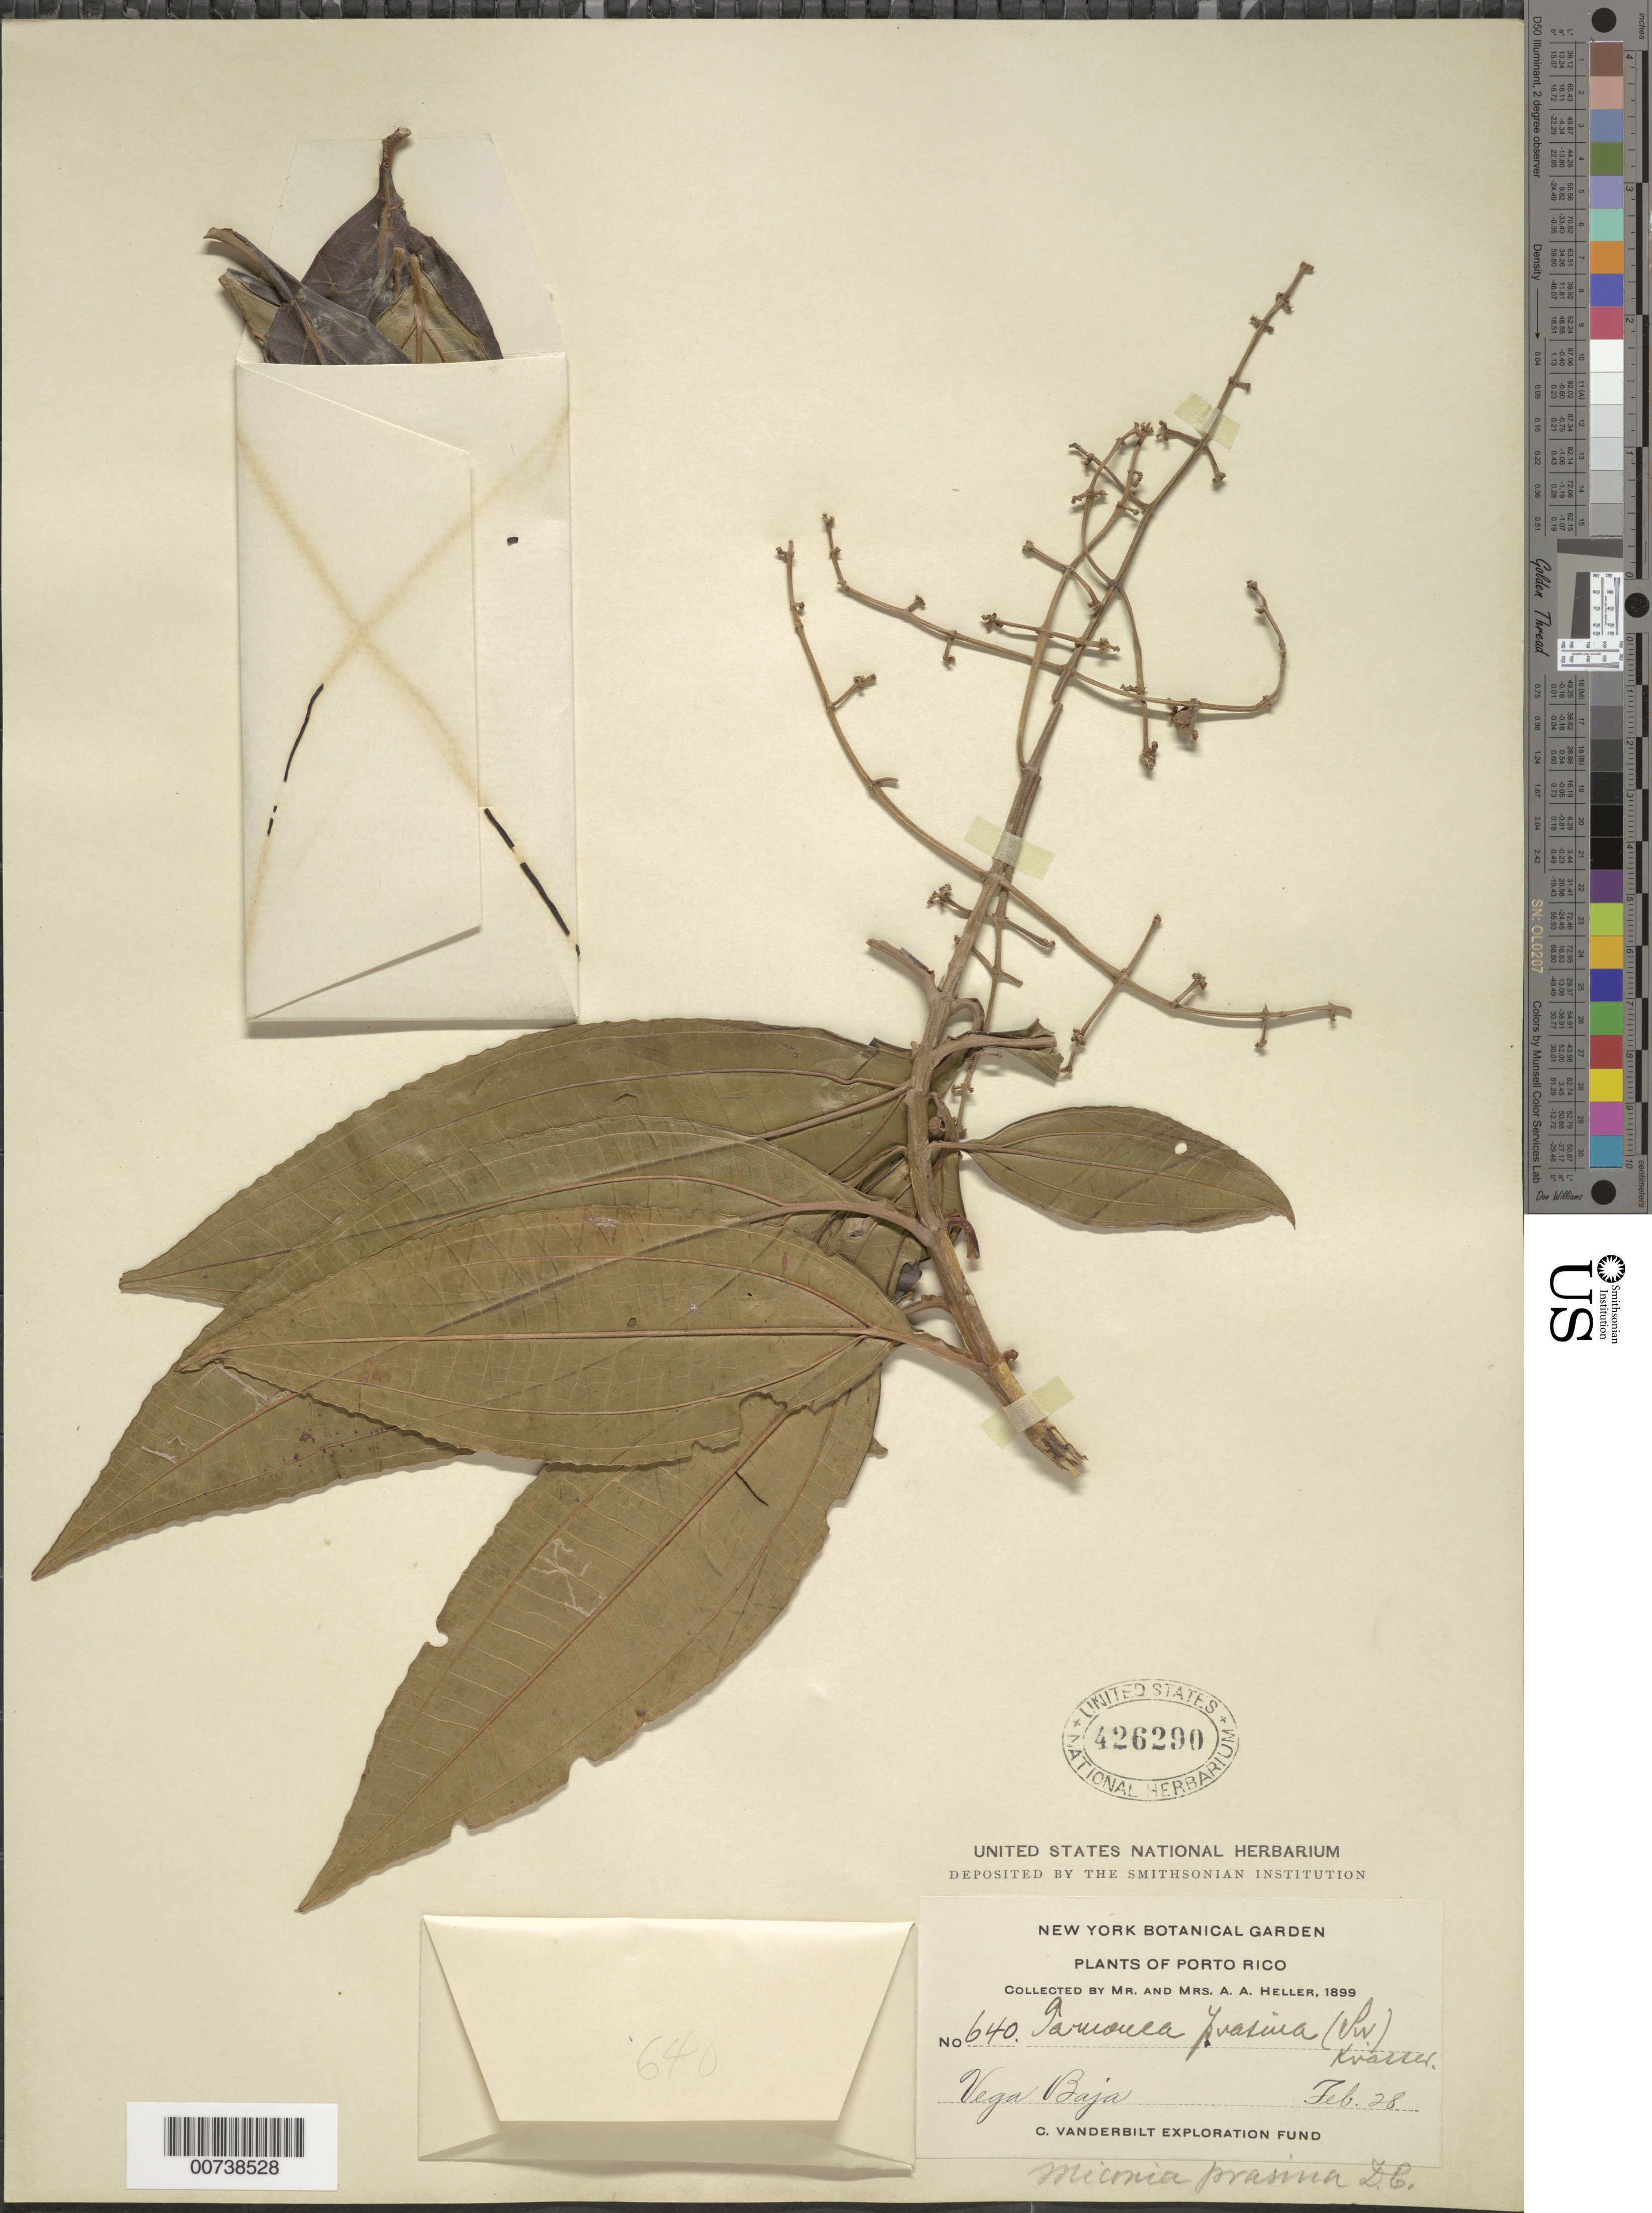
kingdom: Plantae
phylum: Tracheophyta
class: Magnoliopsida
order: Myrtales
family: Melastomataceae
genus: Miconia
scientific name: Miconia prasina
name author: (Sw.) DC.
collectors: A. A. Heller & E. G. Heller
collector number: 640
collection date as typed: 28 Feb 1899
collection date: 1899-02-28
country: Puerto Rico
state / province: Vega Baja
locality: Vega Baja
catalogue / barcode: US 426290